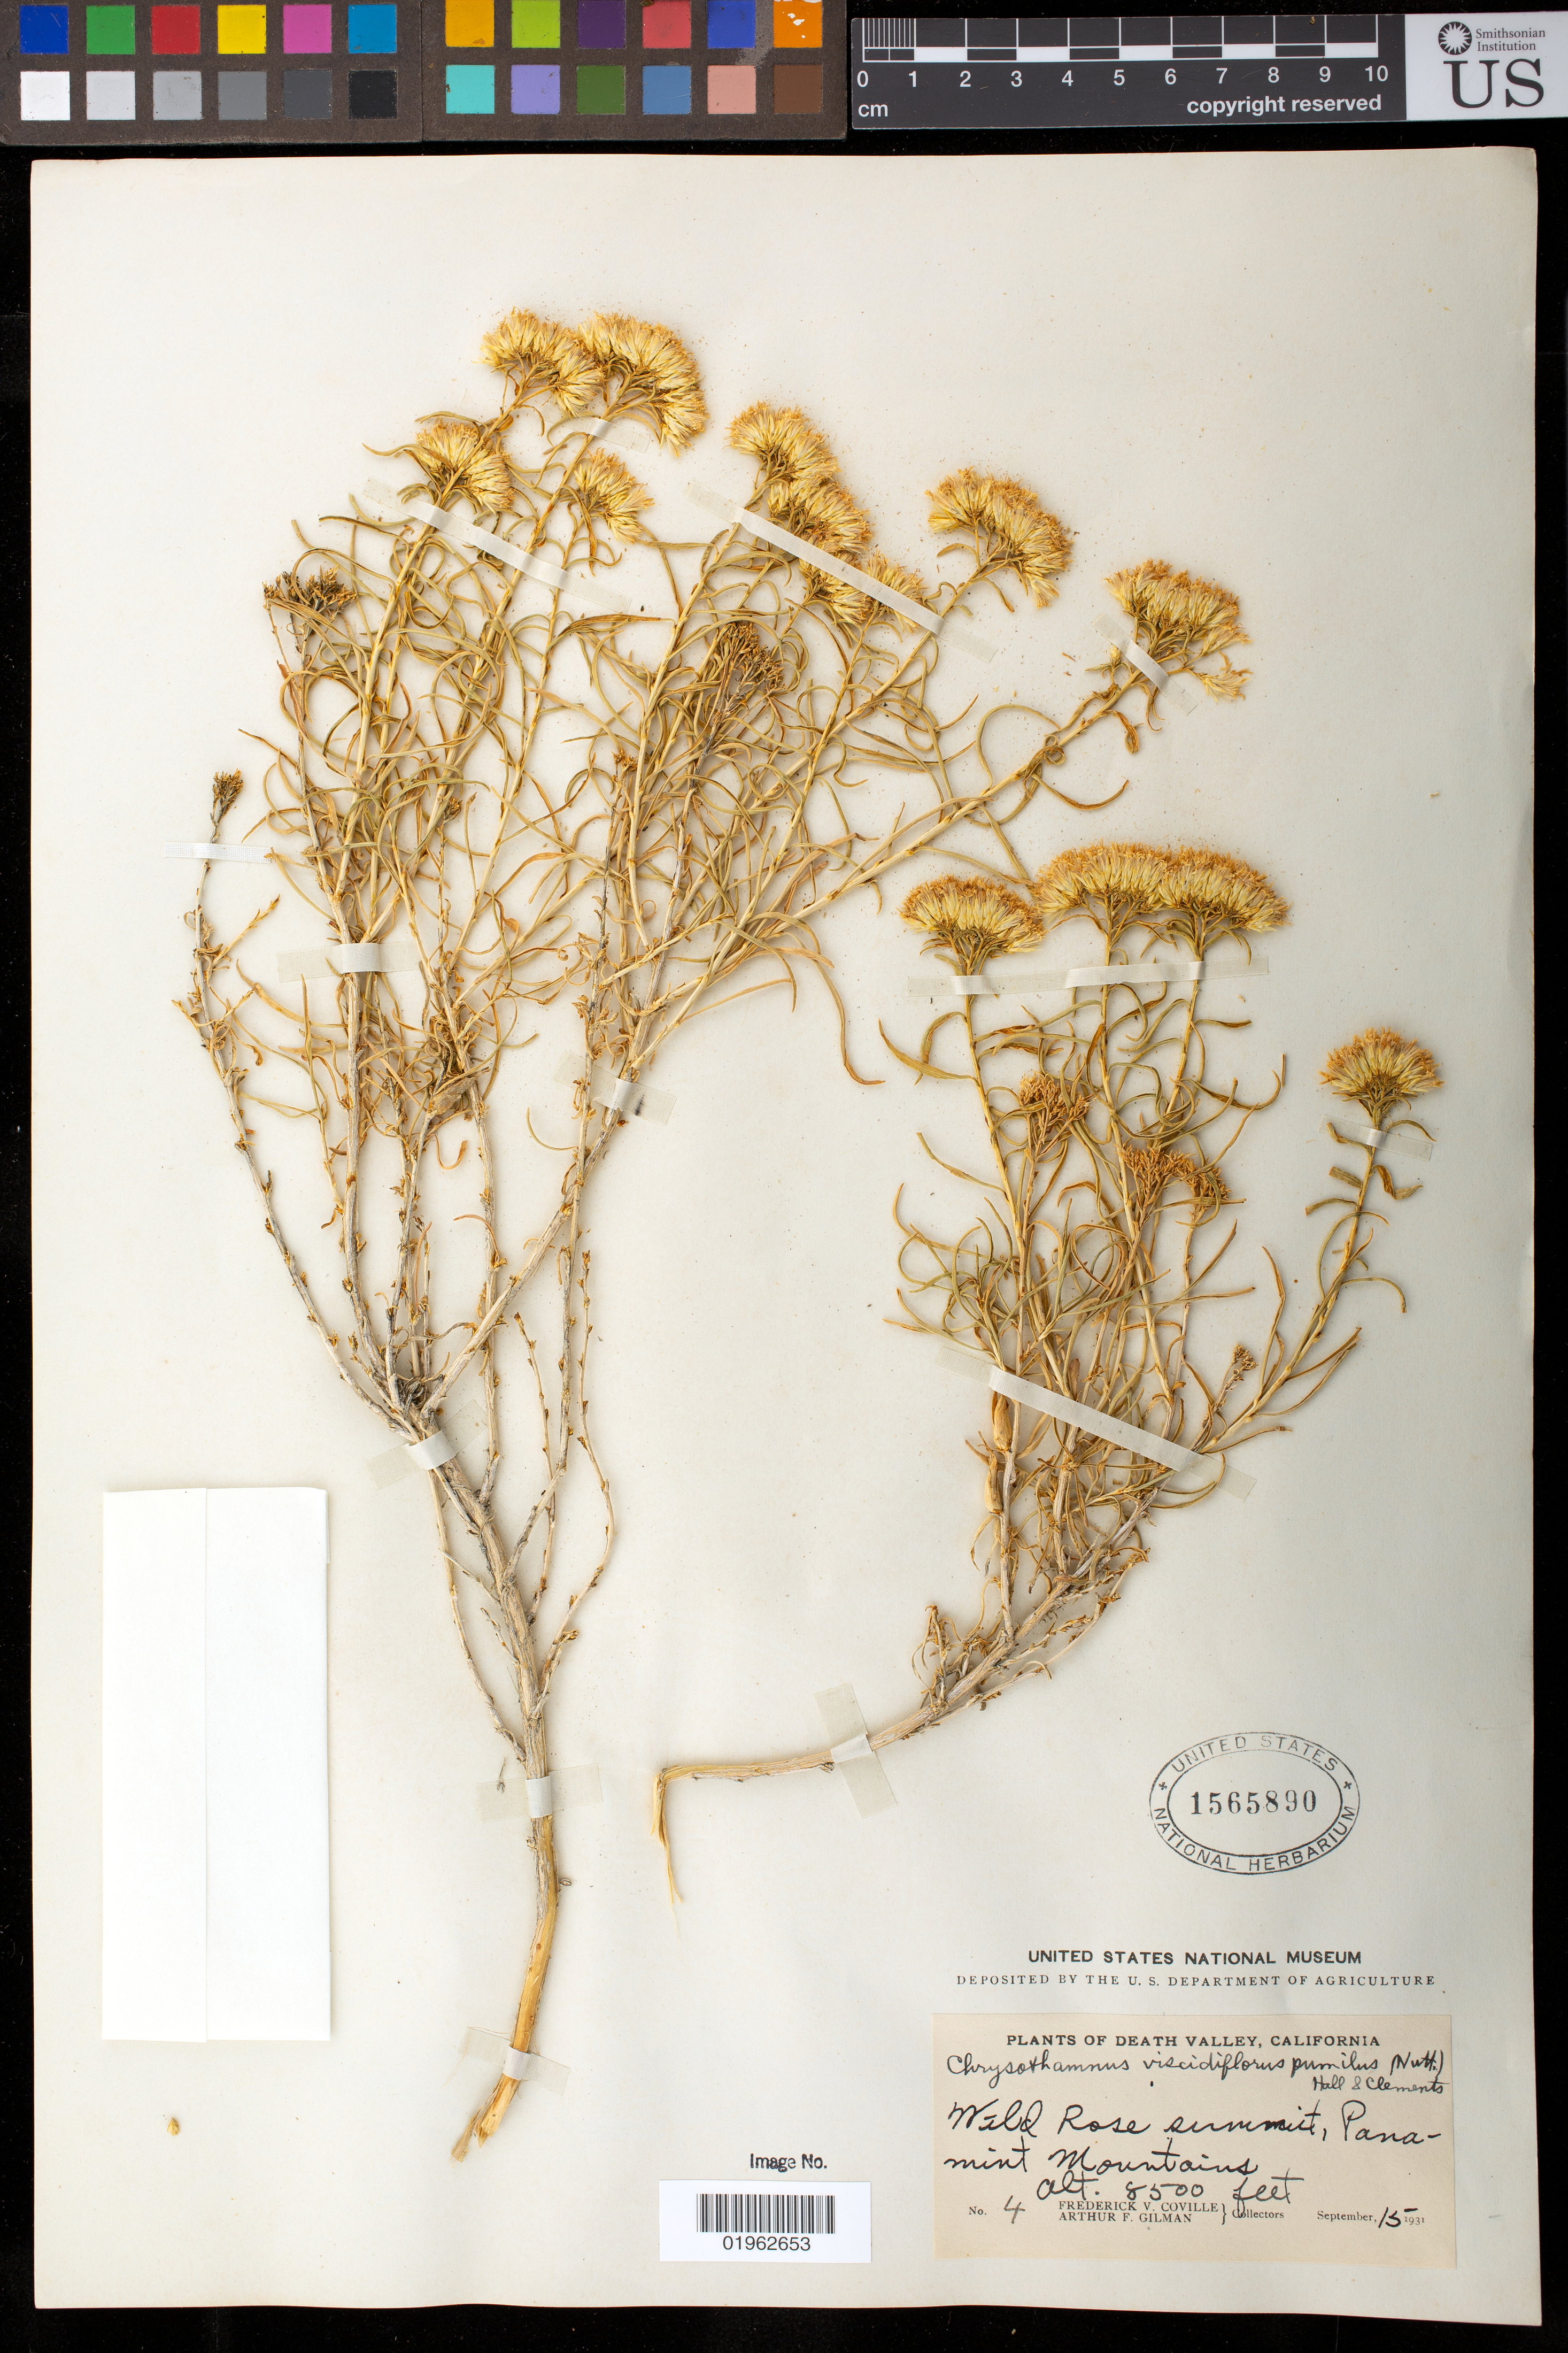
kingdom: Plantae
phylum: Tracheophyta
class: Magnoliopsida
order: Asterales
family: Asteraceae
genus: Chrysothamnus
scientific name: Chrysothamnus viscidiflorus subsp. pumilis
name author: (Nutt.) Humb. & A. Gray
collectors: F. V. Coville & M. F. Gilman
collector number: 4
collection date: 1931-09-15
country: United States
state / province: California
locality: Death Valley, Wild Rose Summit, Panamint Mountains.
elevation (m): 2591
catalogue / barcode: US 1565890